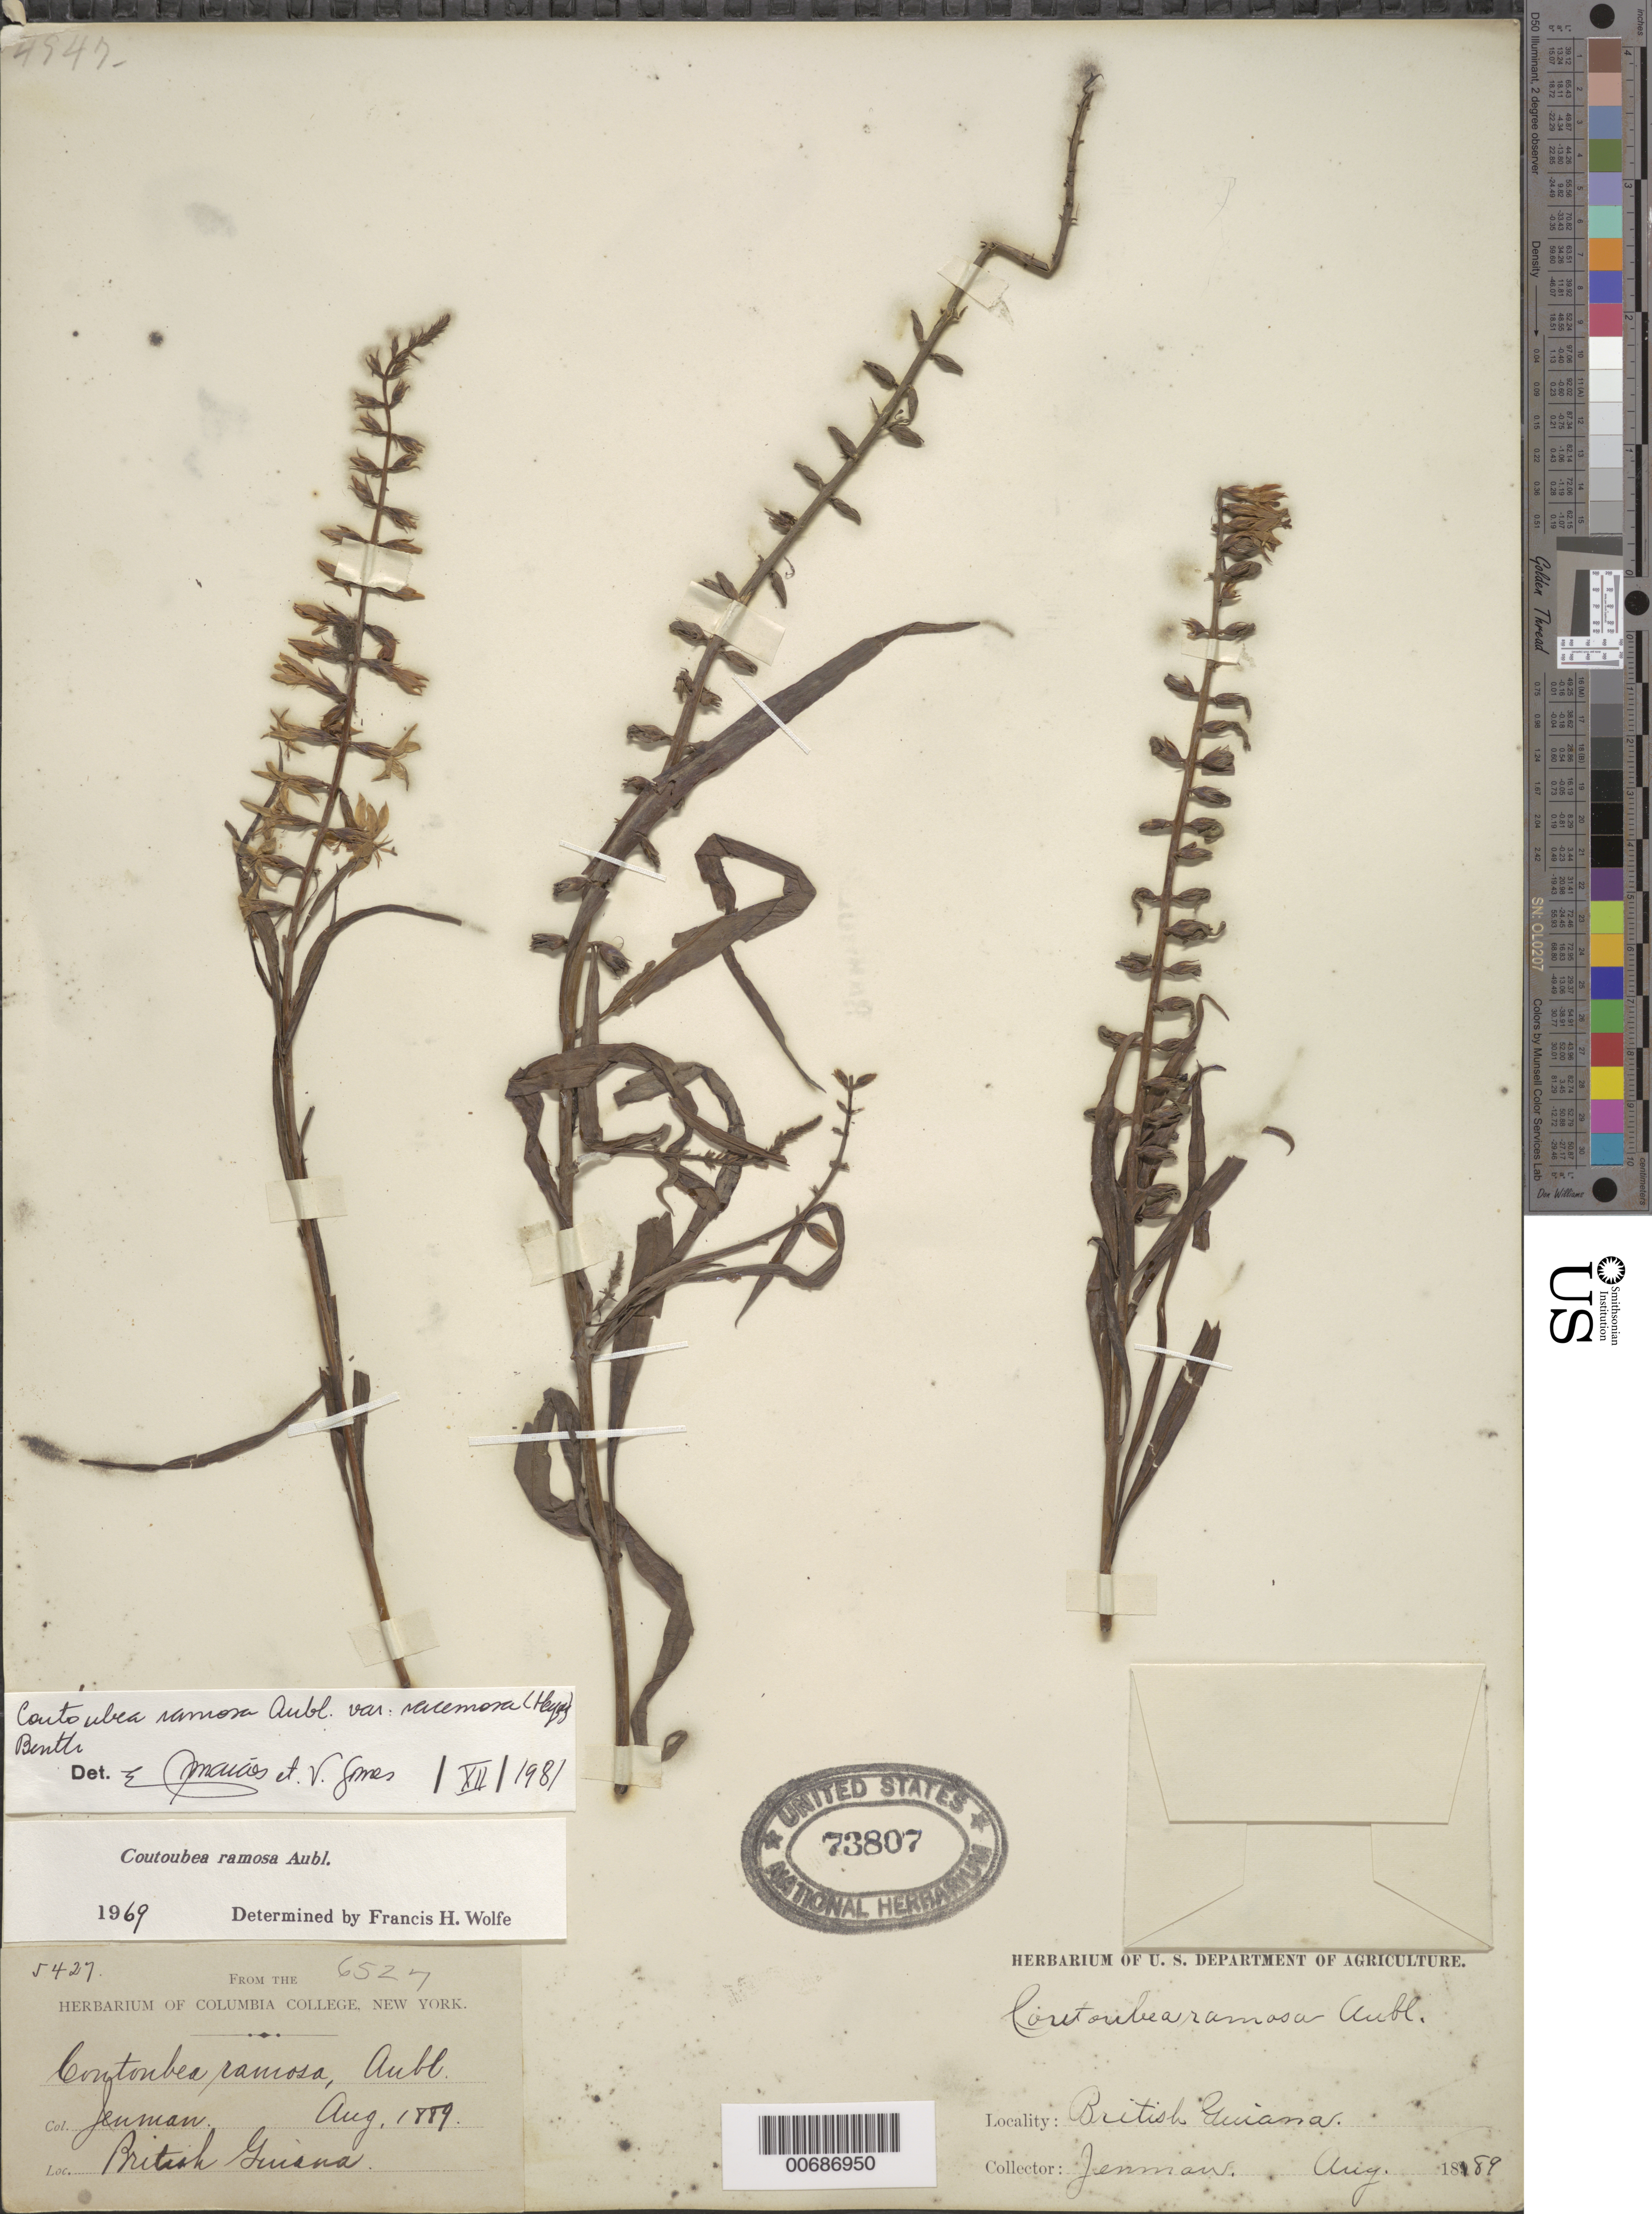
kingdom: Plantae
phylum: Tracheophyta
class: Magnoliopsida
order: Gentianales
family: Gentianaceae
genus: Coutoubea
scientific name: Coutoubea ramosa var. racemosa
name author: (G. Mey.) Benth.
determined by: Guimaraes, E. F.; Gomes, V.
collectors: G. S. Jenman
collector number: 5427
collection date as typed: August 1889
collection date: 1889-08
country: Guyana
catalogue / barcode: US 73807